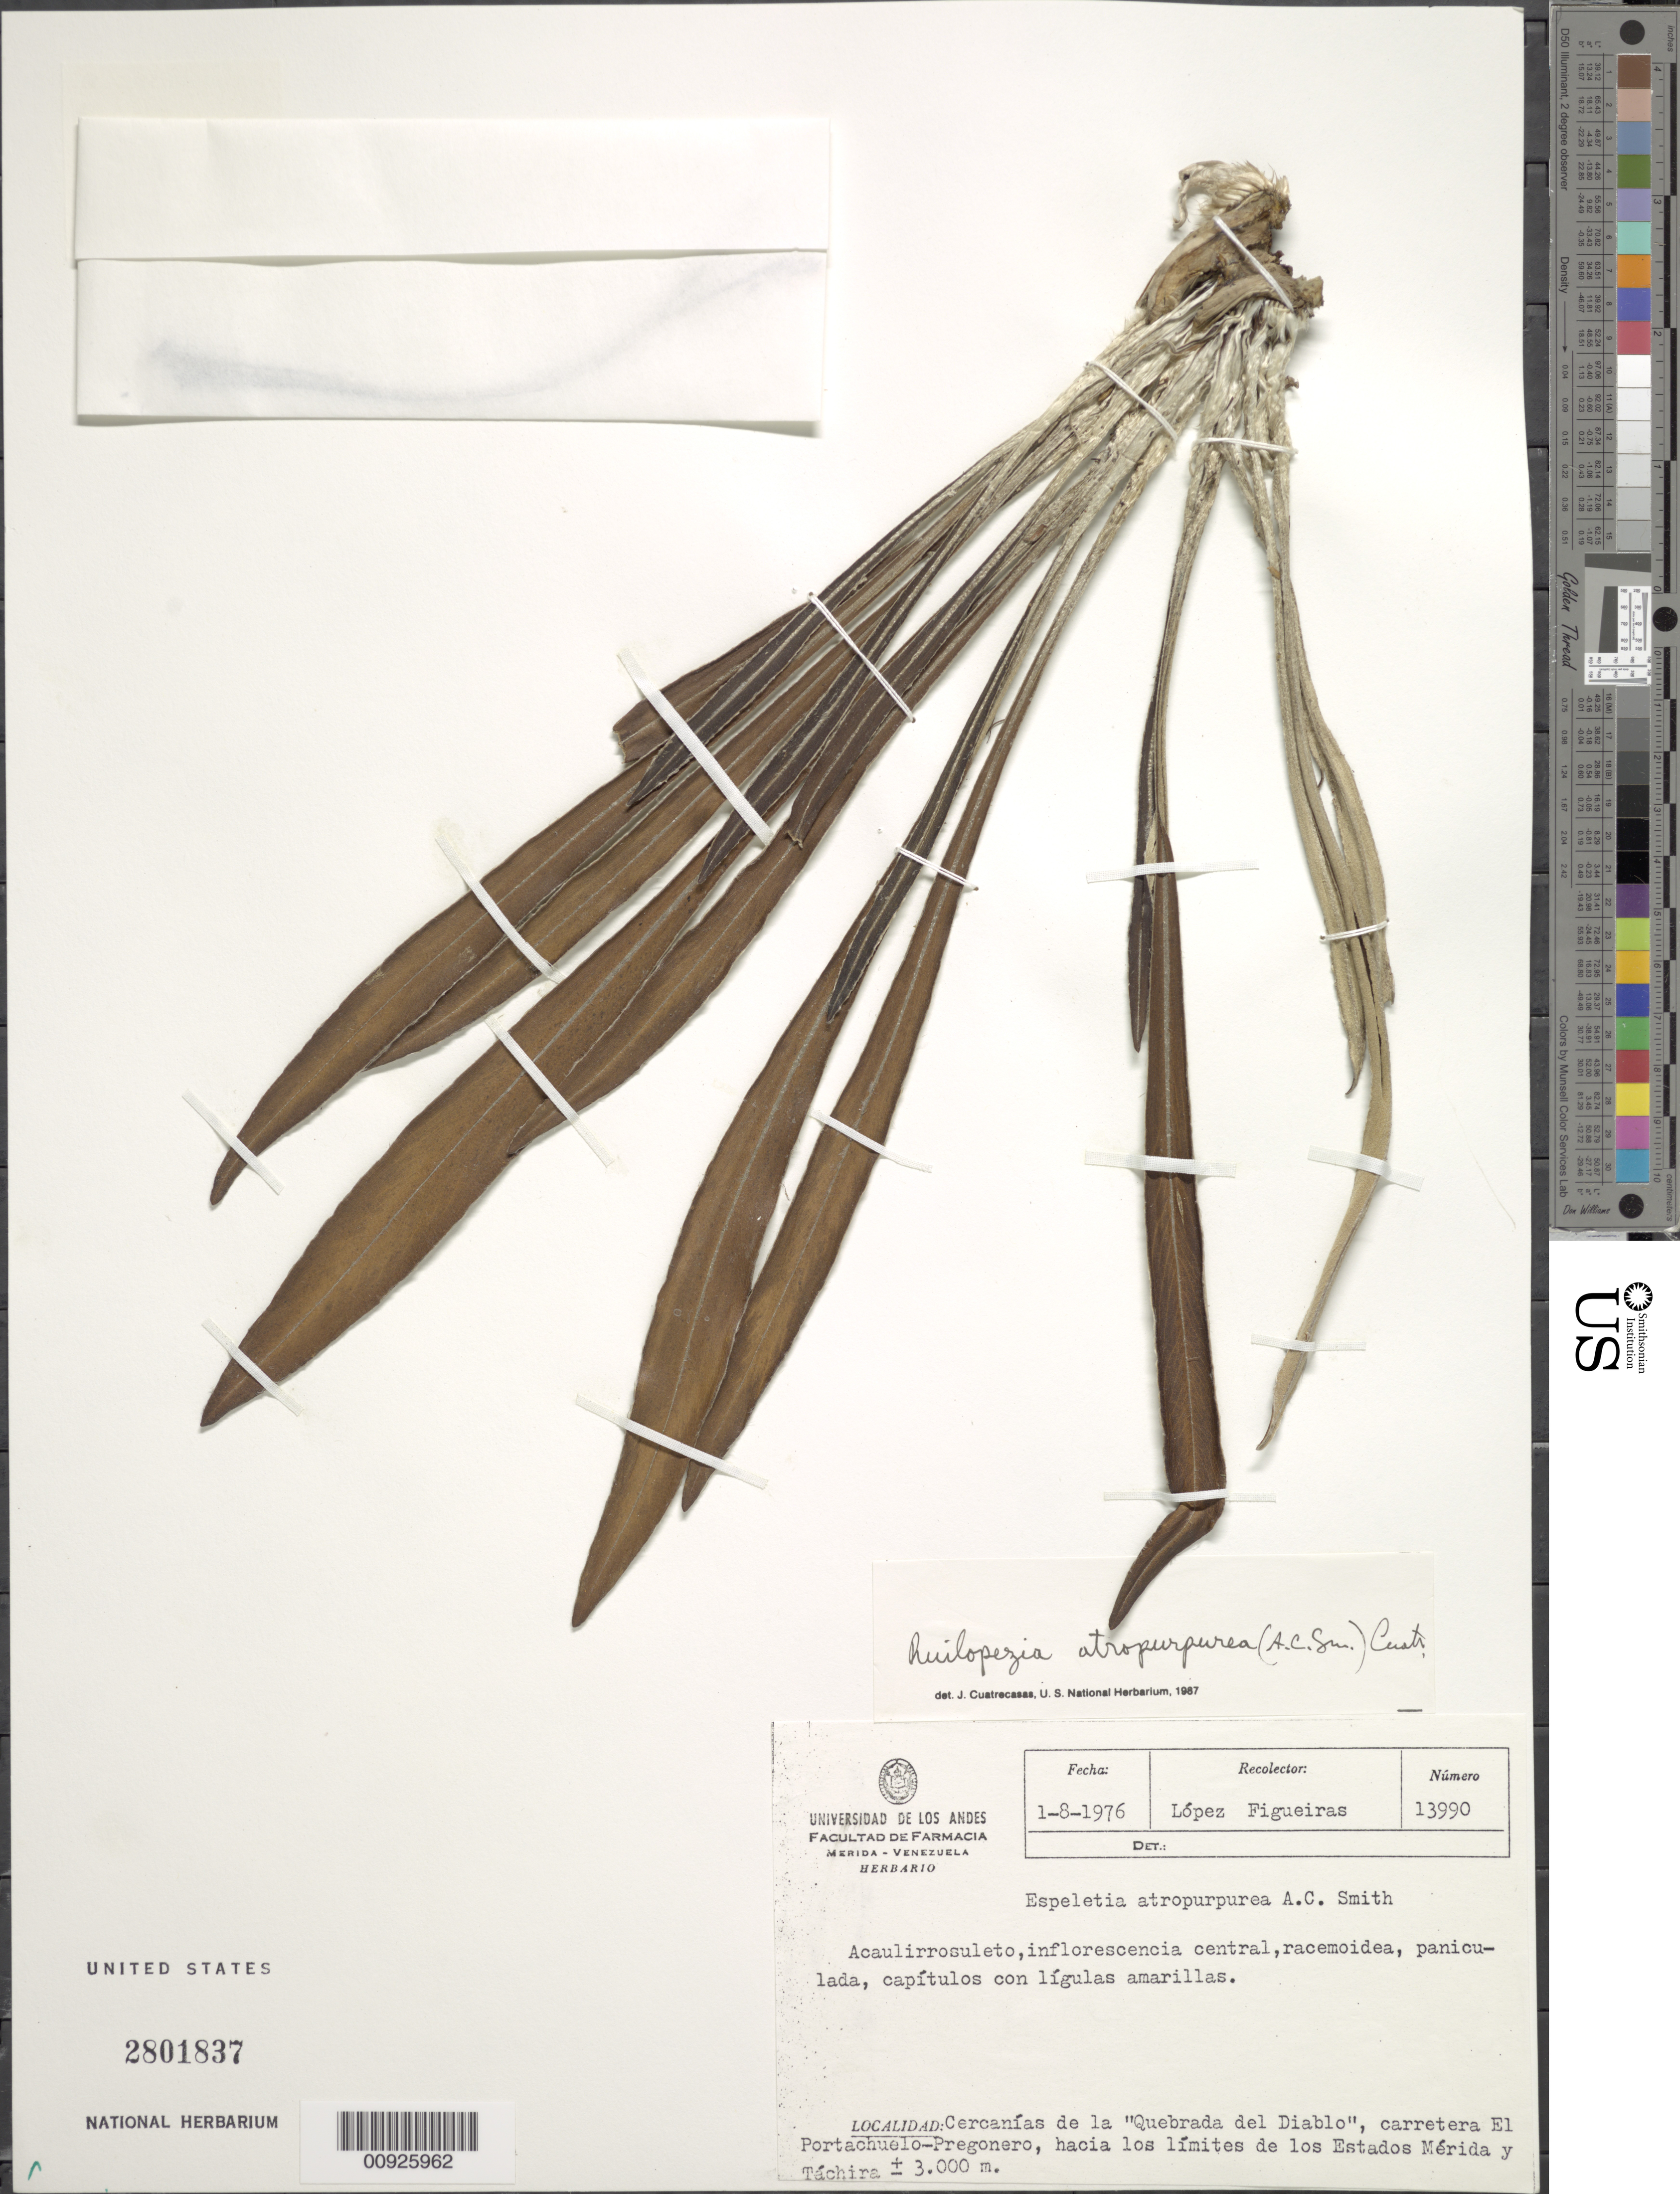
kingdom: Plantae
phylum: Tracheophyta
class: Magnoliopsida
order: Asterales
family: Asteraceae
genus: Ruilopezia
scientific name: Ruilopezia atropurpurea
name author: (A.C. Sm.) Cuatrec.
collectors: M. López Figueiras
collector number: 13990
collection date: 1976-08-01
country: Venezuela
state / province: Mérida / Tachira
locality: Cercanías de la Quebrada del Diablo, carretera de El Portachuelo - Pregonero.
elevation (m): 3000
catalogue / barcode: US 2801837